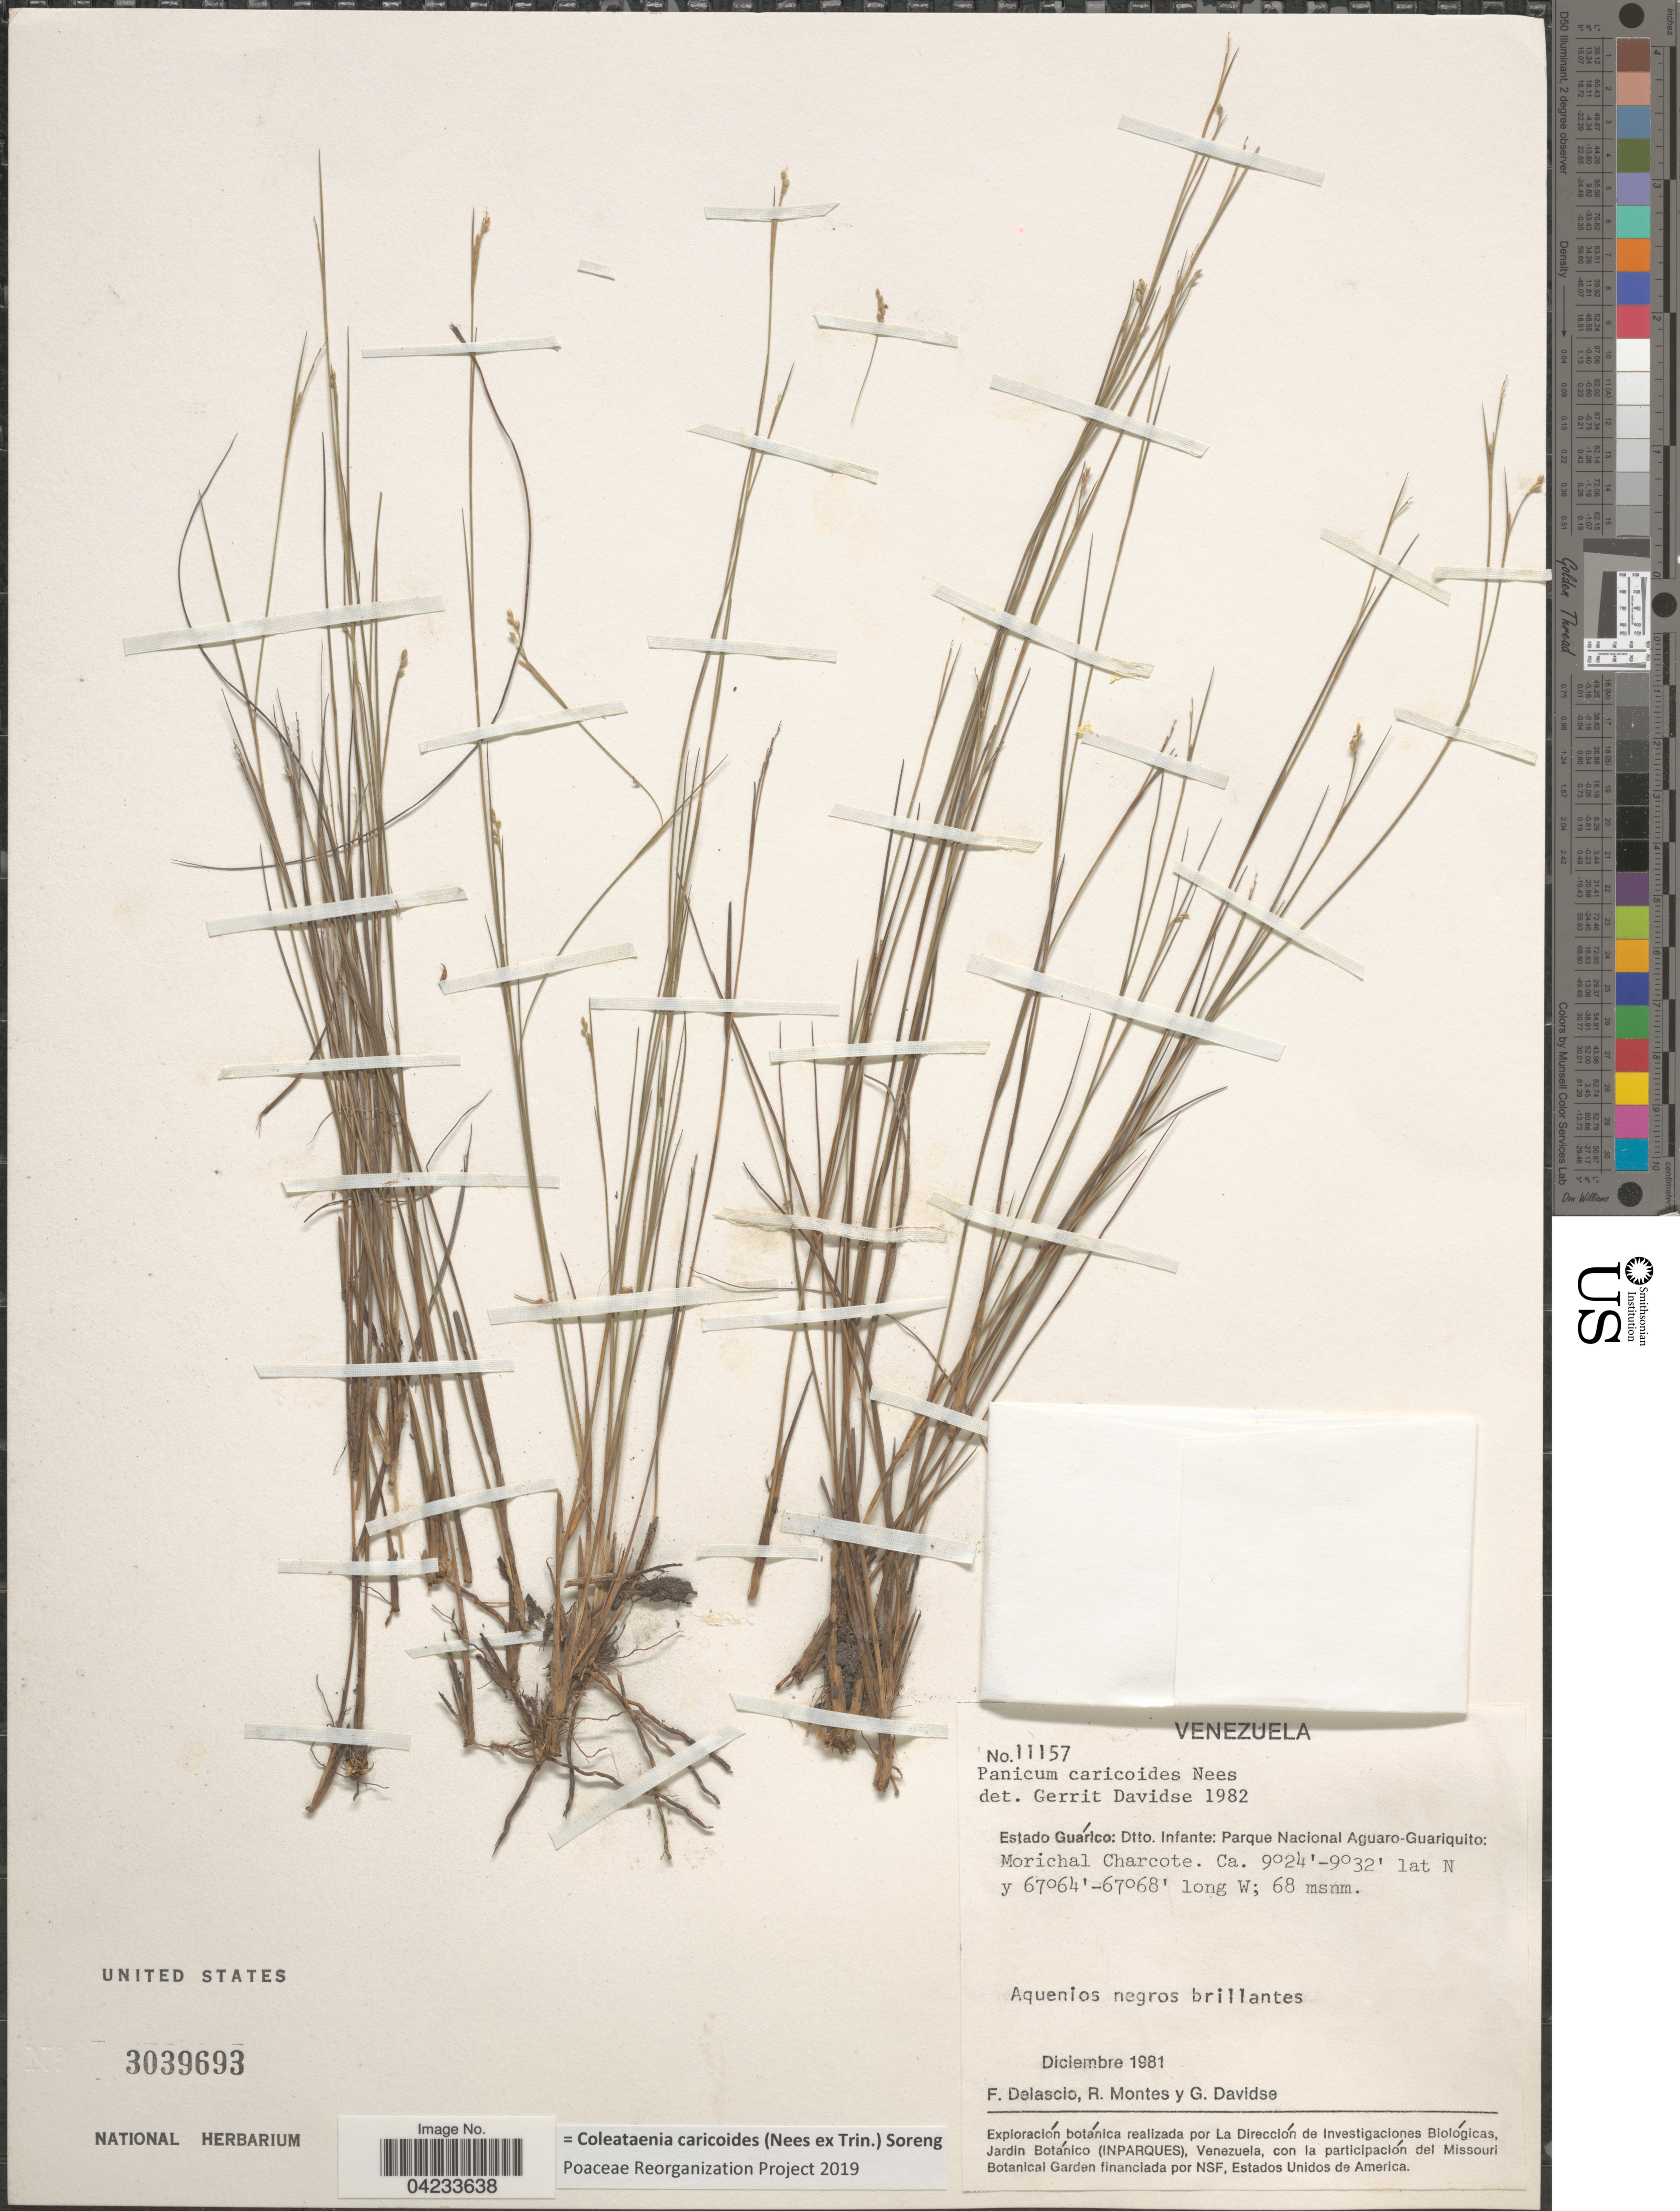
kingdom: Plantae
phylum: Tracheophyta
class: Liliopsida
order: Poales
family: Poaceae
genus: Coleataenia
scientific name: Coleataenia caricoides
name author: (Nees ex Trin.) Soreng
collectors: F. Delascio C., R. Montes & G. Davidse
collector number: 11157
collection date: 1981-12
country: Venezuela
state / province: Guarico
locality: Dtto. Infante: Parque Nacional Aguaro-Guariquito: Morichal Charcote. Exploración botánica realizada por La Dirección de Investigaciones Biológicas.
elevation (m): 68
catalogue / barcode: US 3039693